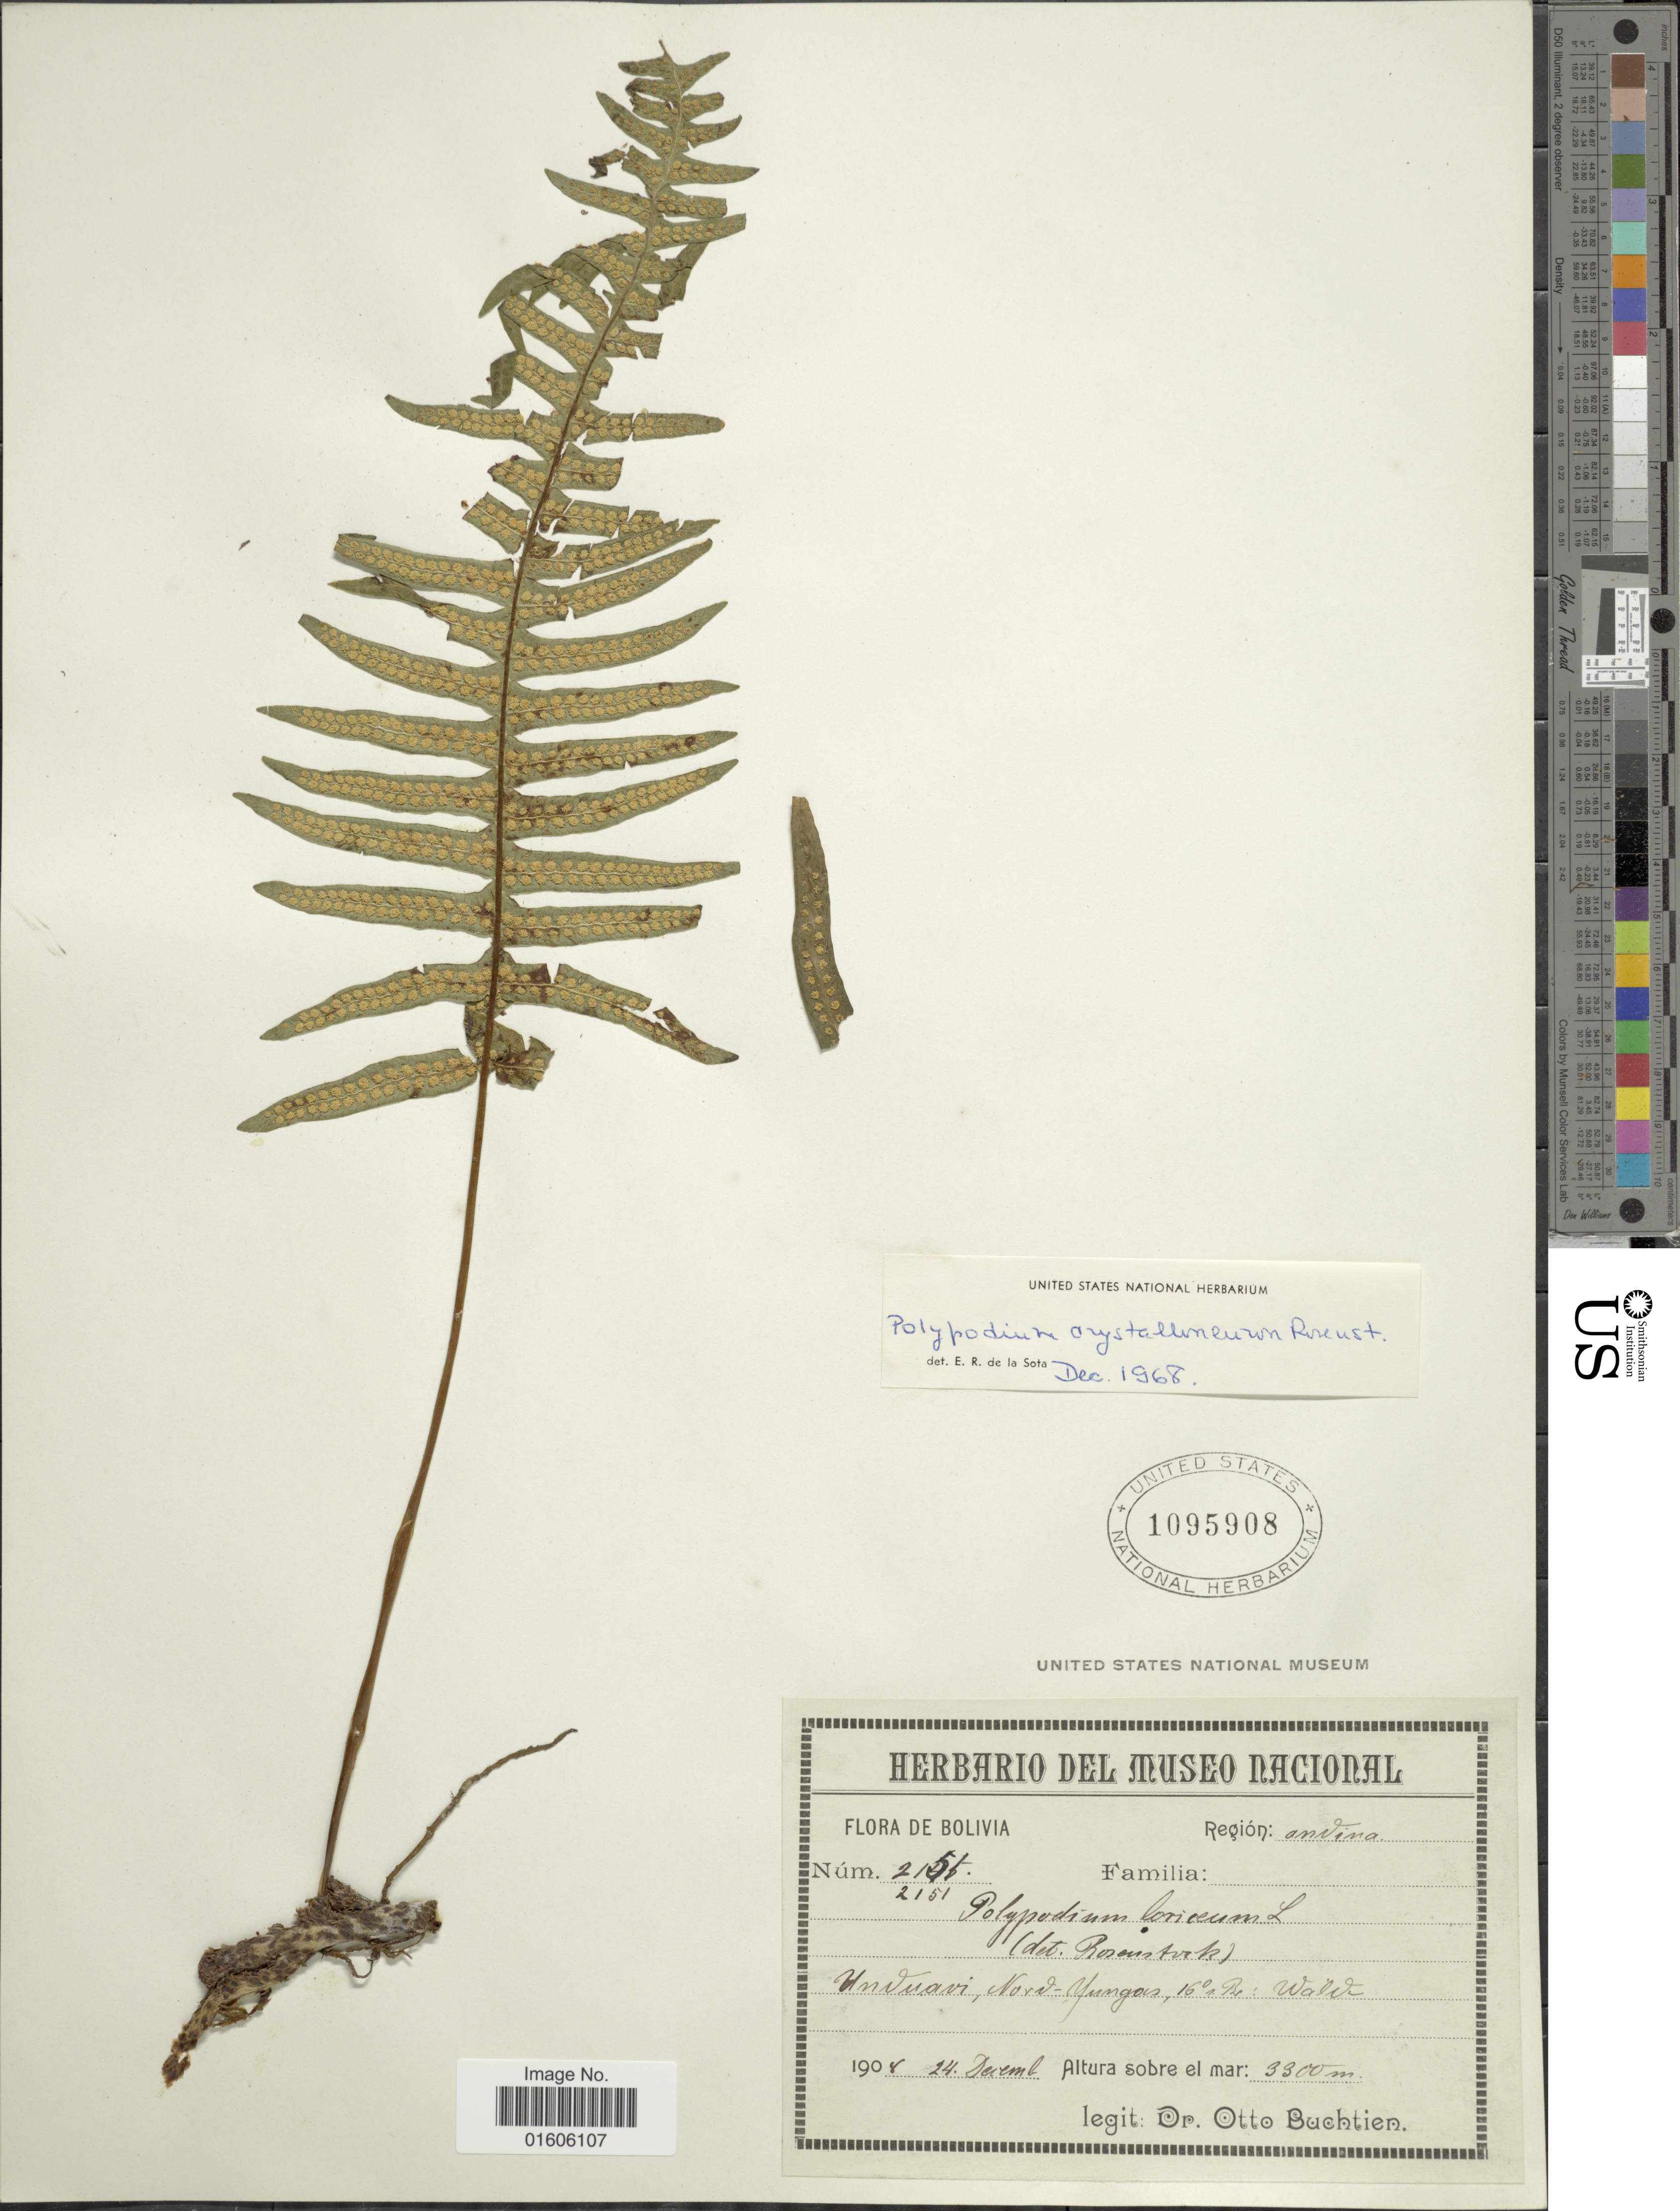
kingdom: Plantae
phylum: Tracheophyta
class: Polypodiopsida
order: Polypodiales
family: Polypodiaceae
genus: Serpocaulon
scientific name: Serpocaulon crystalloneuron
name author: (Rosenst.) A.R. Sm.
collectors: O. Buchtien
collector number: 2151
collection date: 1908-12-24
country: Bolivia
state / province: La Paz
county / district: Nor Yungas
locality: Región: andina. Unduavi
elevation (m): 3300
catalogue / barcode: US 1095908